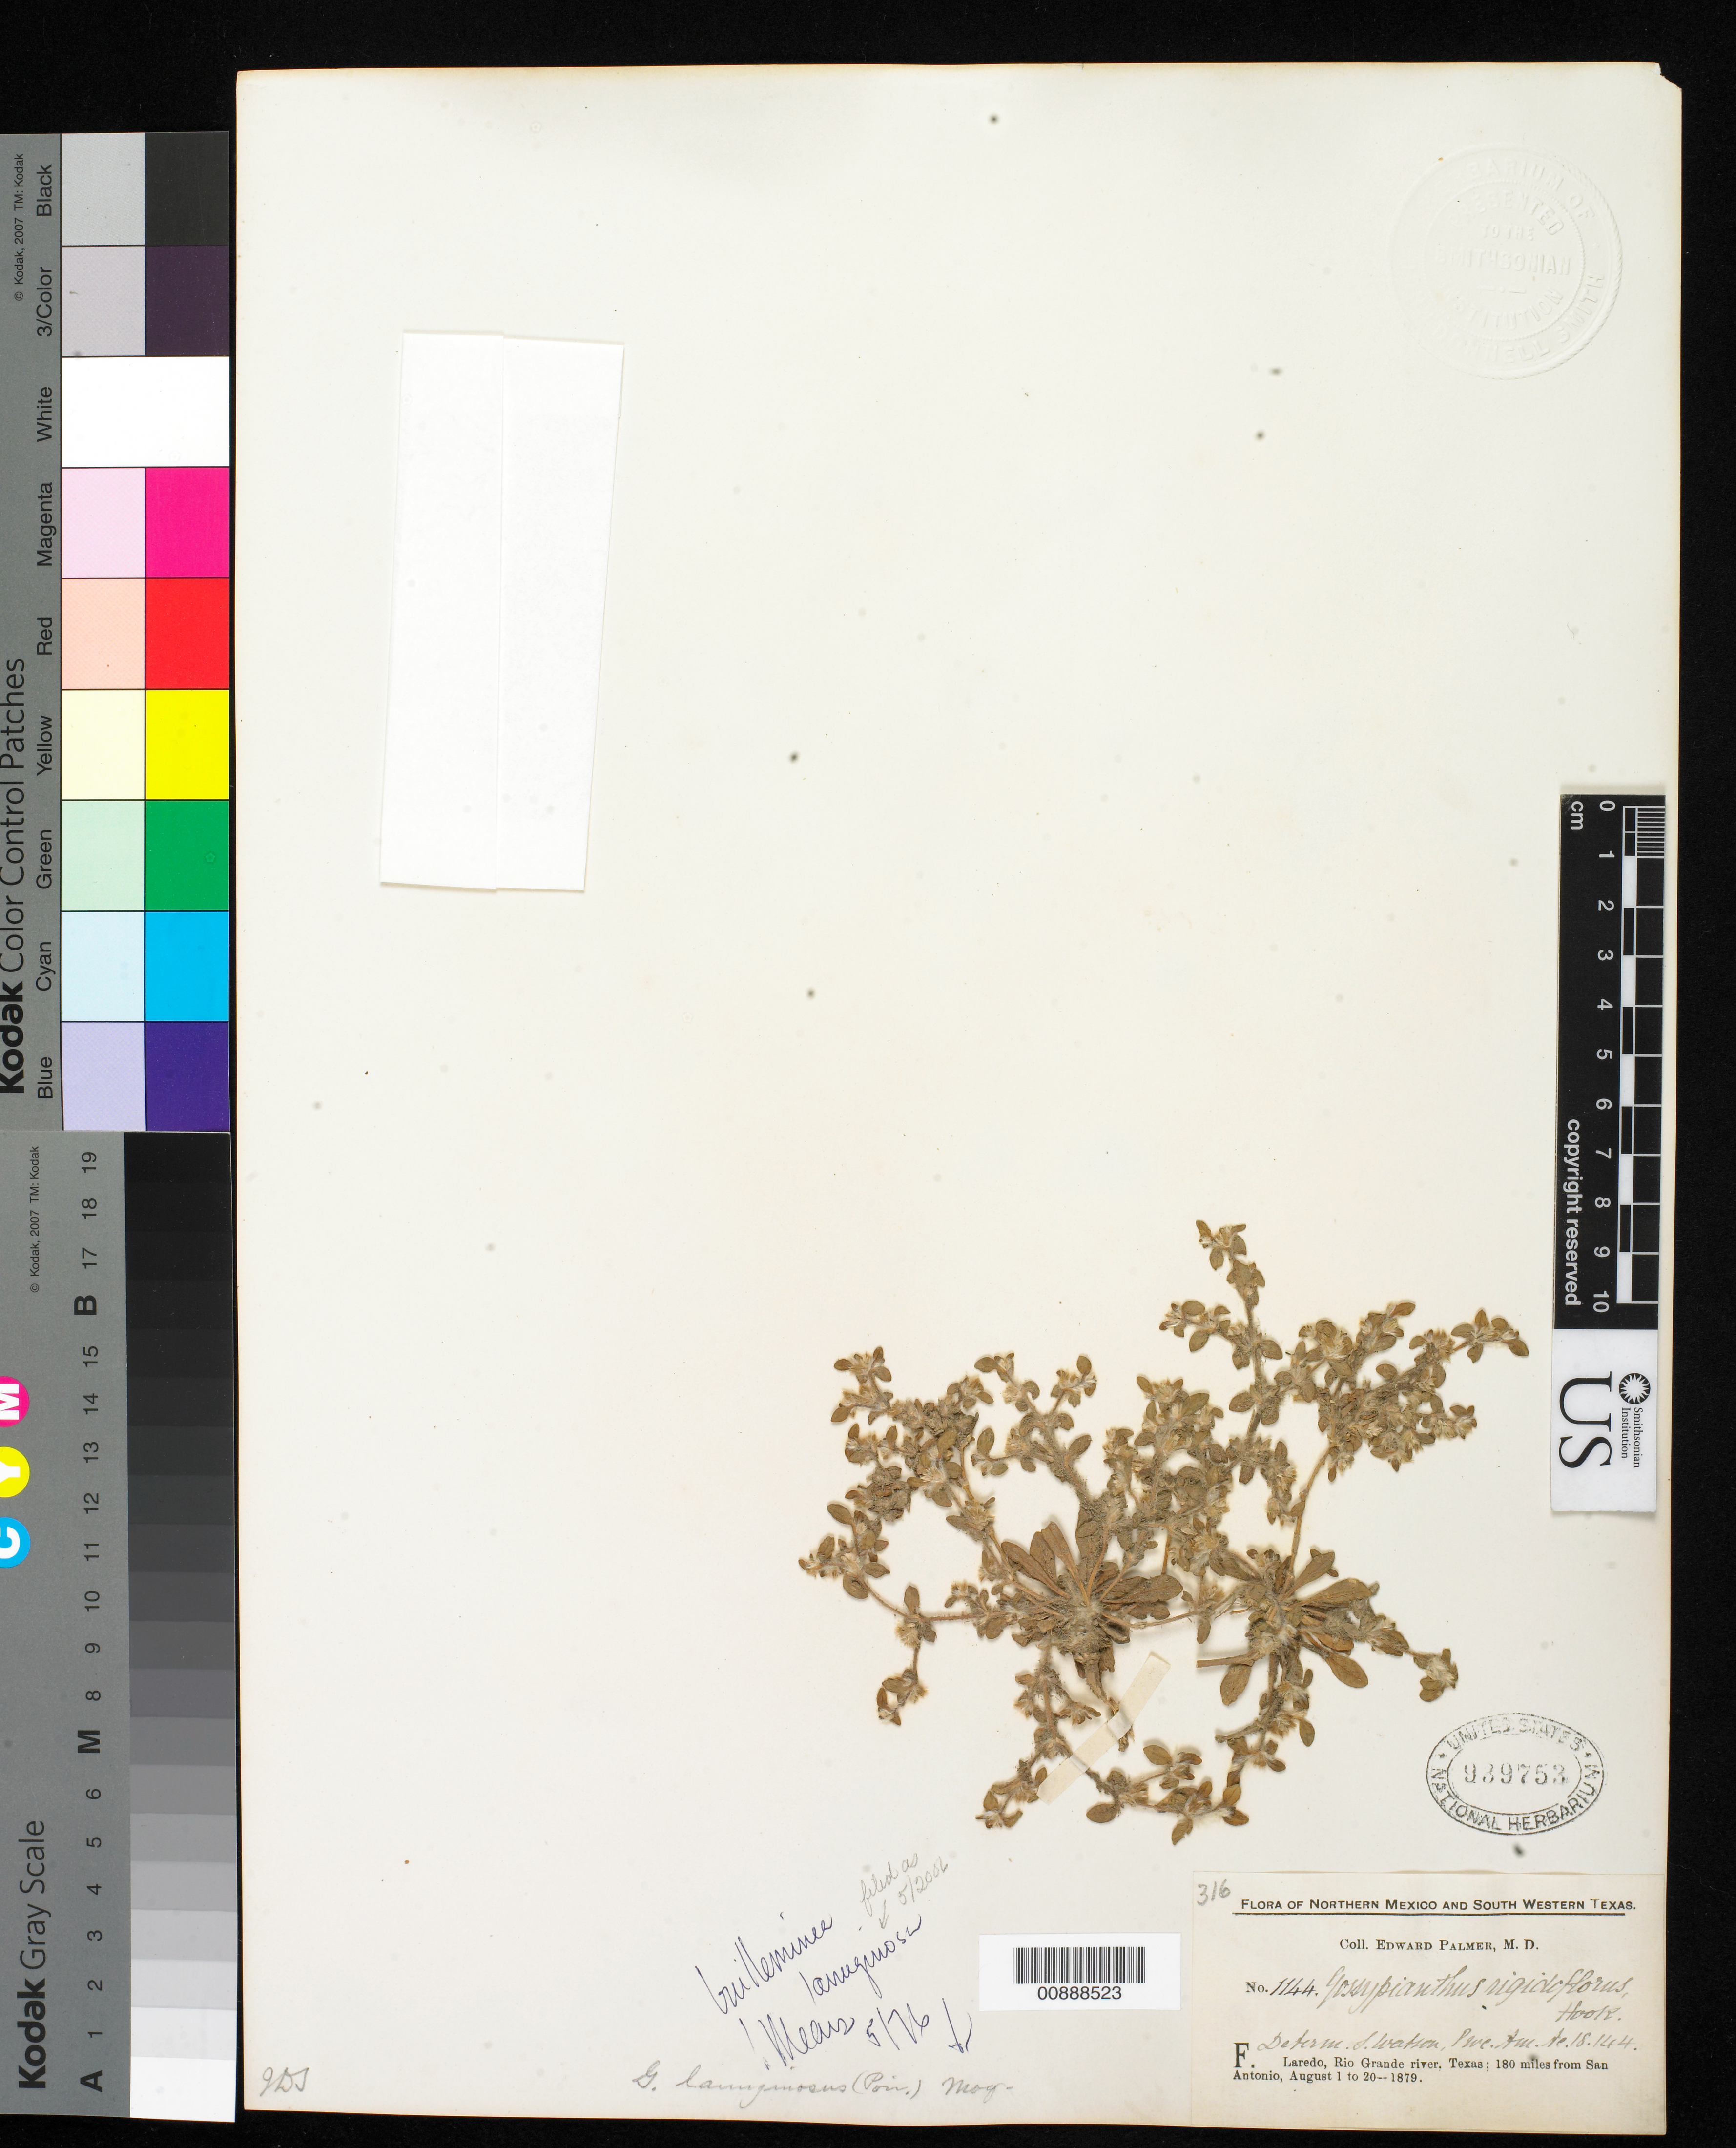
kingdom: Plantae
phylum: Tracheophyta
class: Magnoliopsida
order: Caryophyllales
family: Amaranthaceae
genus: Guilleminea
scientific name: Guilleminea lanuginosa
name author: (Poir.) Benth. & Hook. f.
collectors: E. Palmer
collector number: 1144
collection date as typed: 01 Aug 1879 to 20 Aug 1879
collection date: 1879-08-01/1879-08-20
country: United States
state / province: Texas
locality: F. Laredo, Rio Grande, Texas; 180 miles from San Antonio.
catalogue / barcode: US 939753